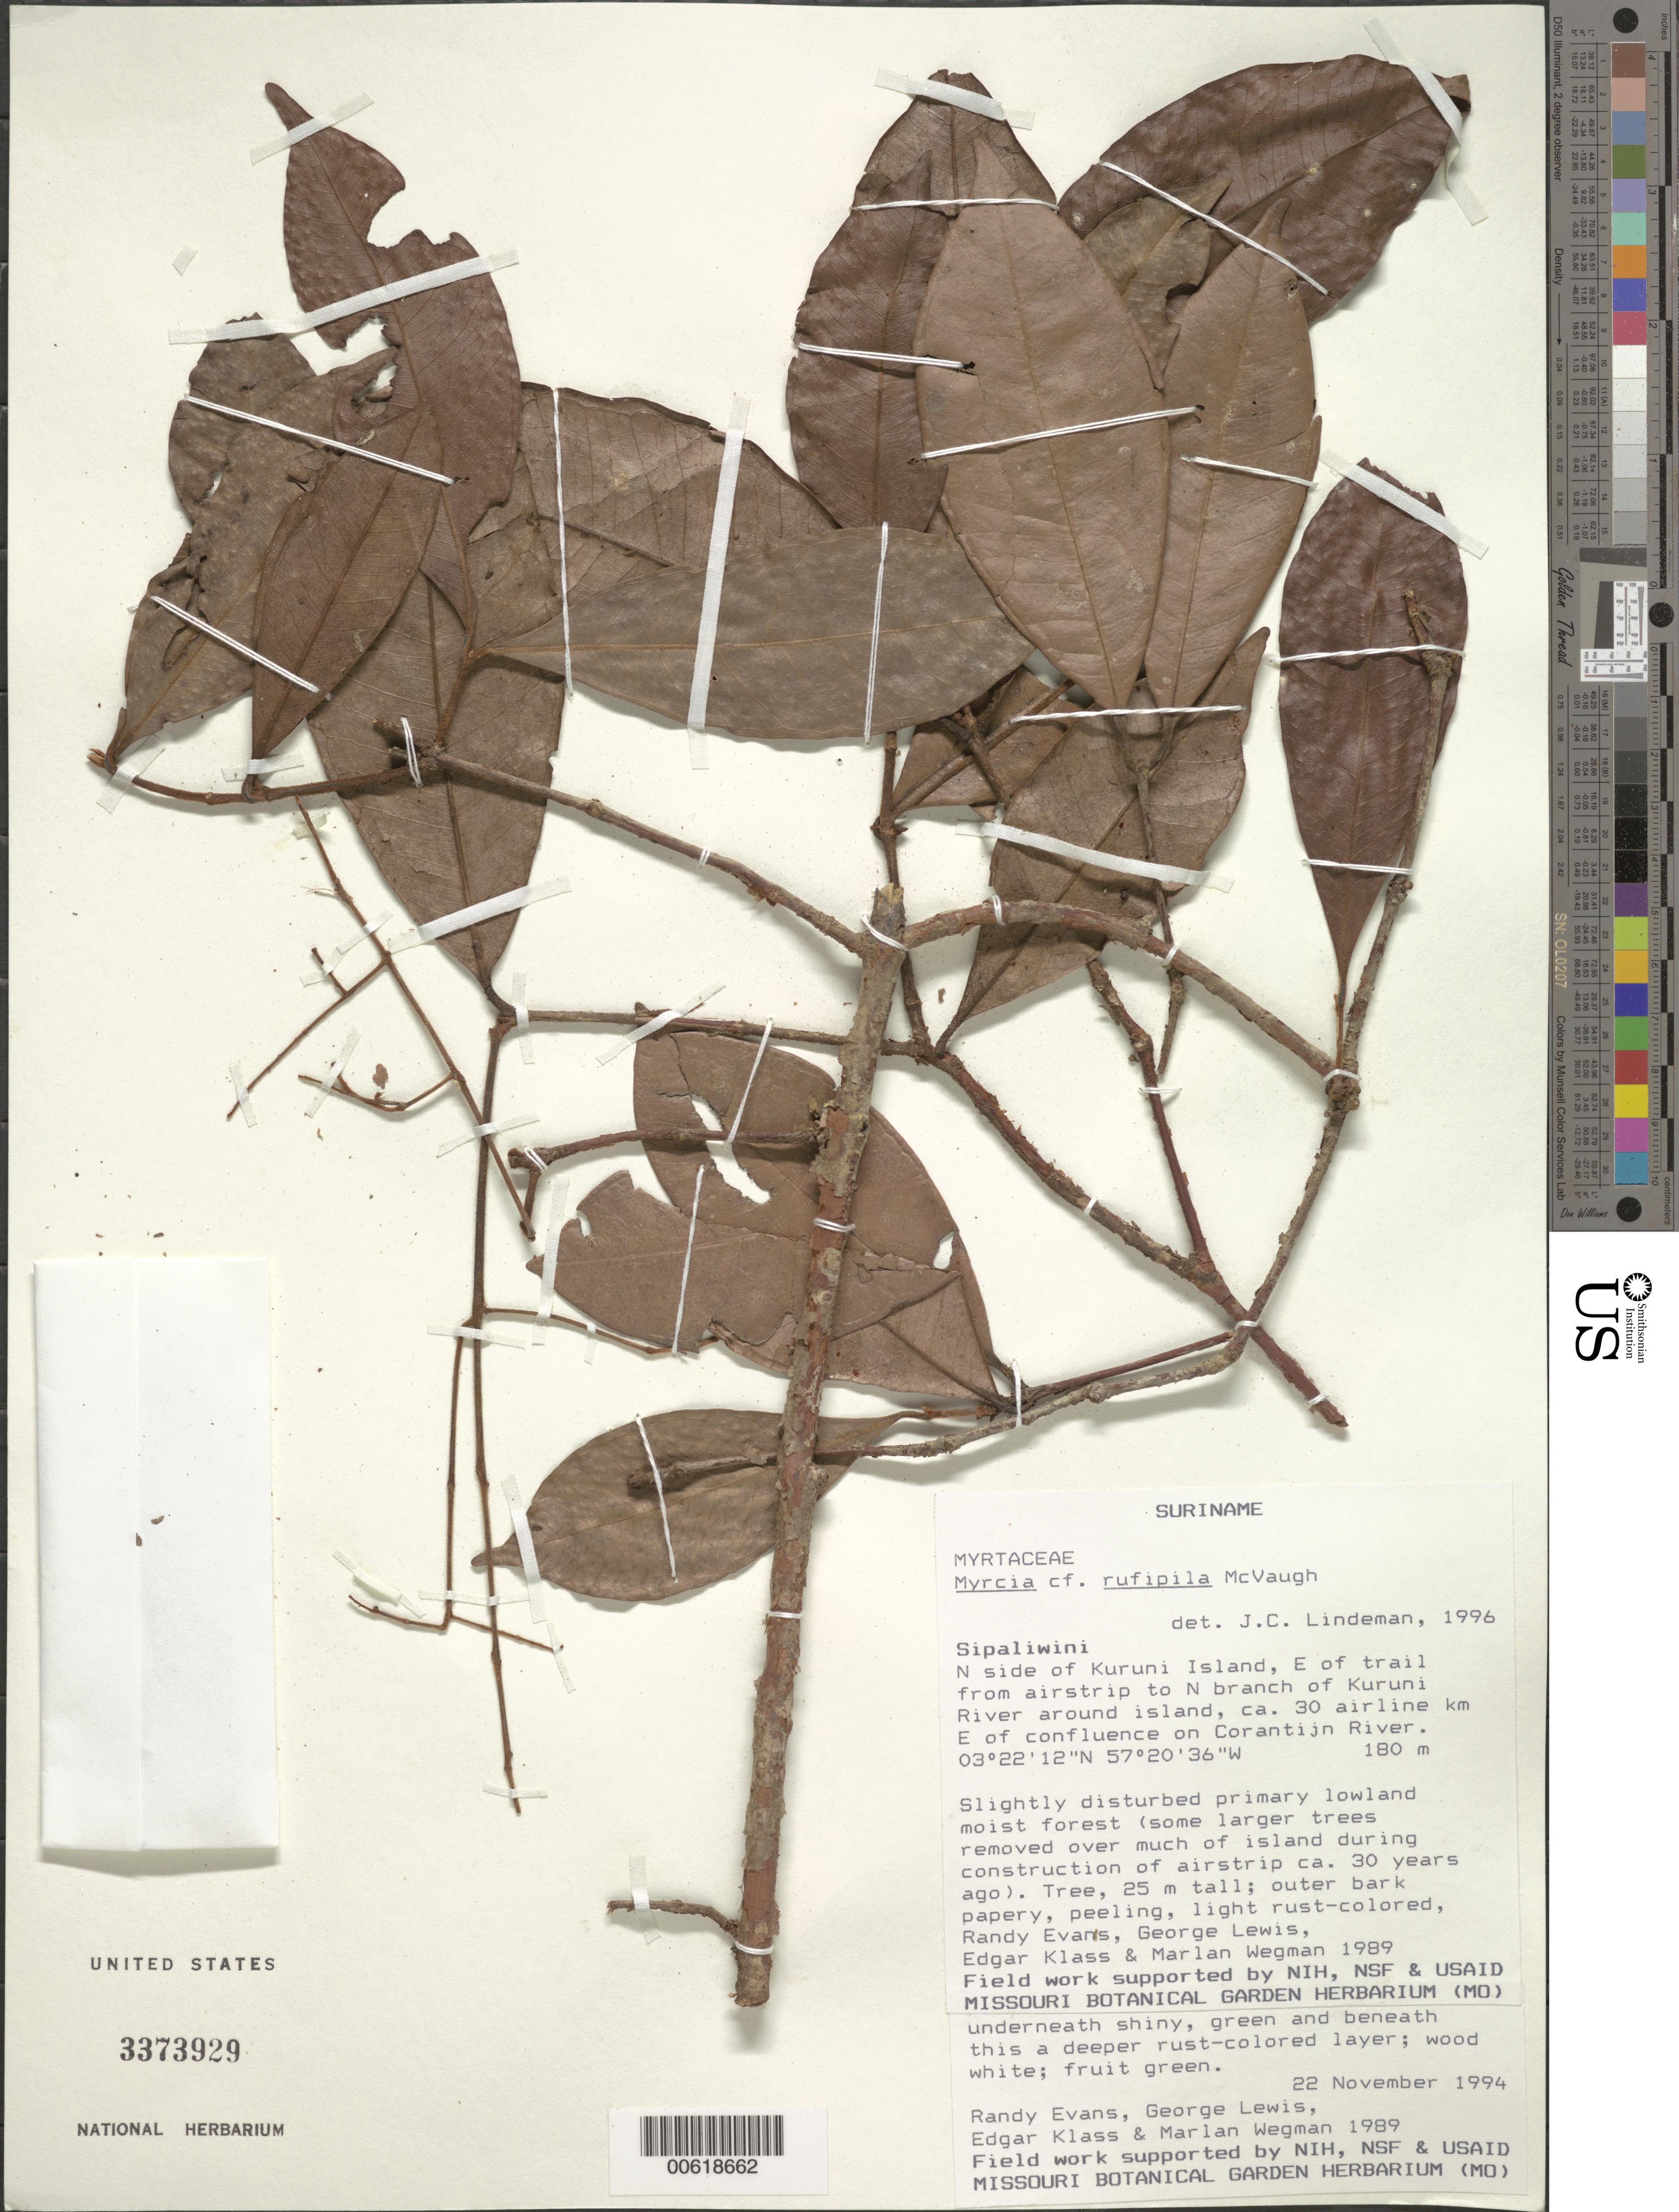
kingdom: Plantae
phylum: Tracheophyta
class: Magnoliopsida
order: Myrtales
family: Myrtaceae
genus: Myrcia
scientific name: Myrcia rufipila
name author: McVaugh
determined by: Lindeman, J. C.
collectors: R. Evans, G. Lewis, E. Klass & M. Wegman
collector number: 1989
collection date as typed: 22-Nov-94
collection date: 1994-11-22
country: Suriname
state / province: Sipaliwini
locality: Kuruni Island, N side, E of trail from airstrip to N branch of Kuruni R., ca 30 airline km E of confluence on Corantijn R.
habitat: Slightly disturbed primary lowland moist forest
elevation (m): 180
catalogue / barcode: US 3373929